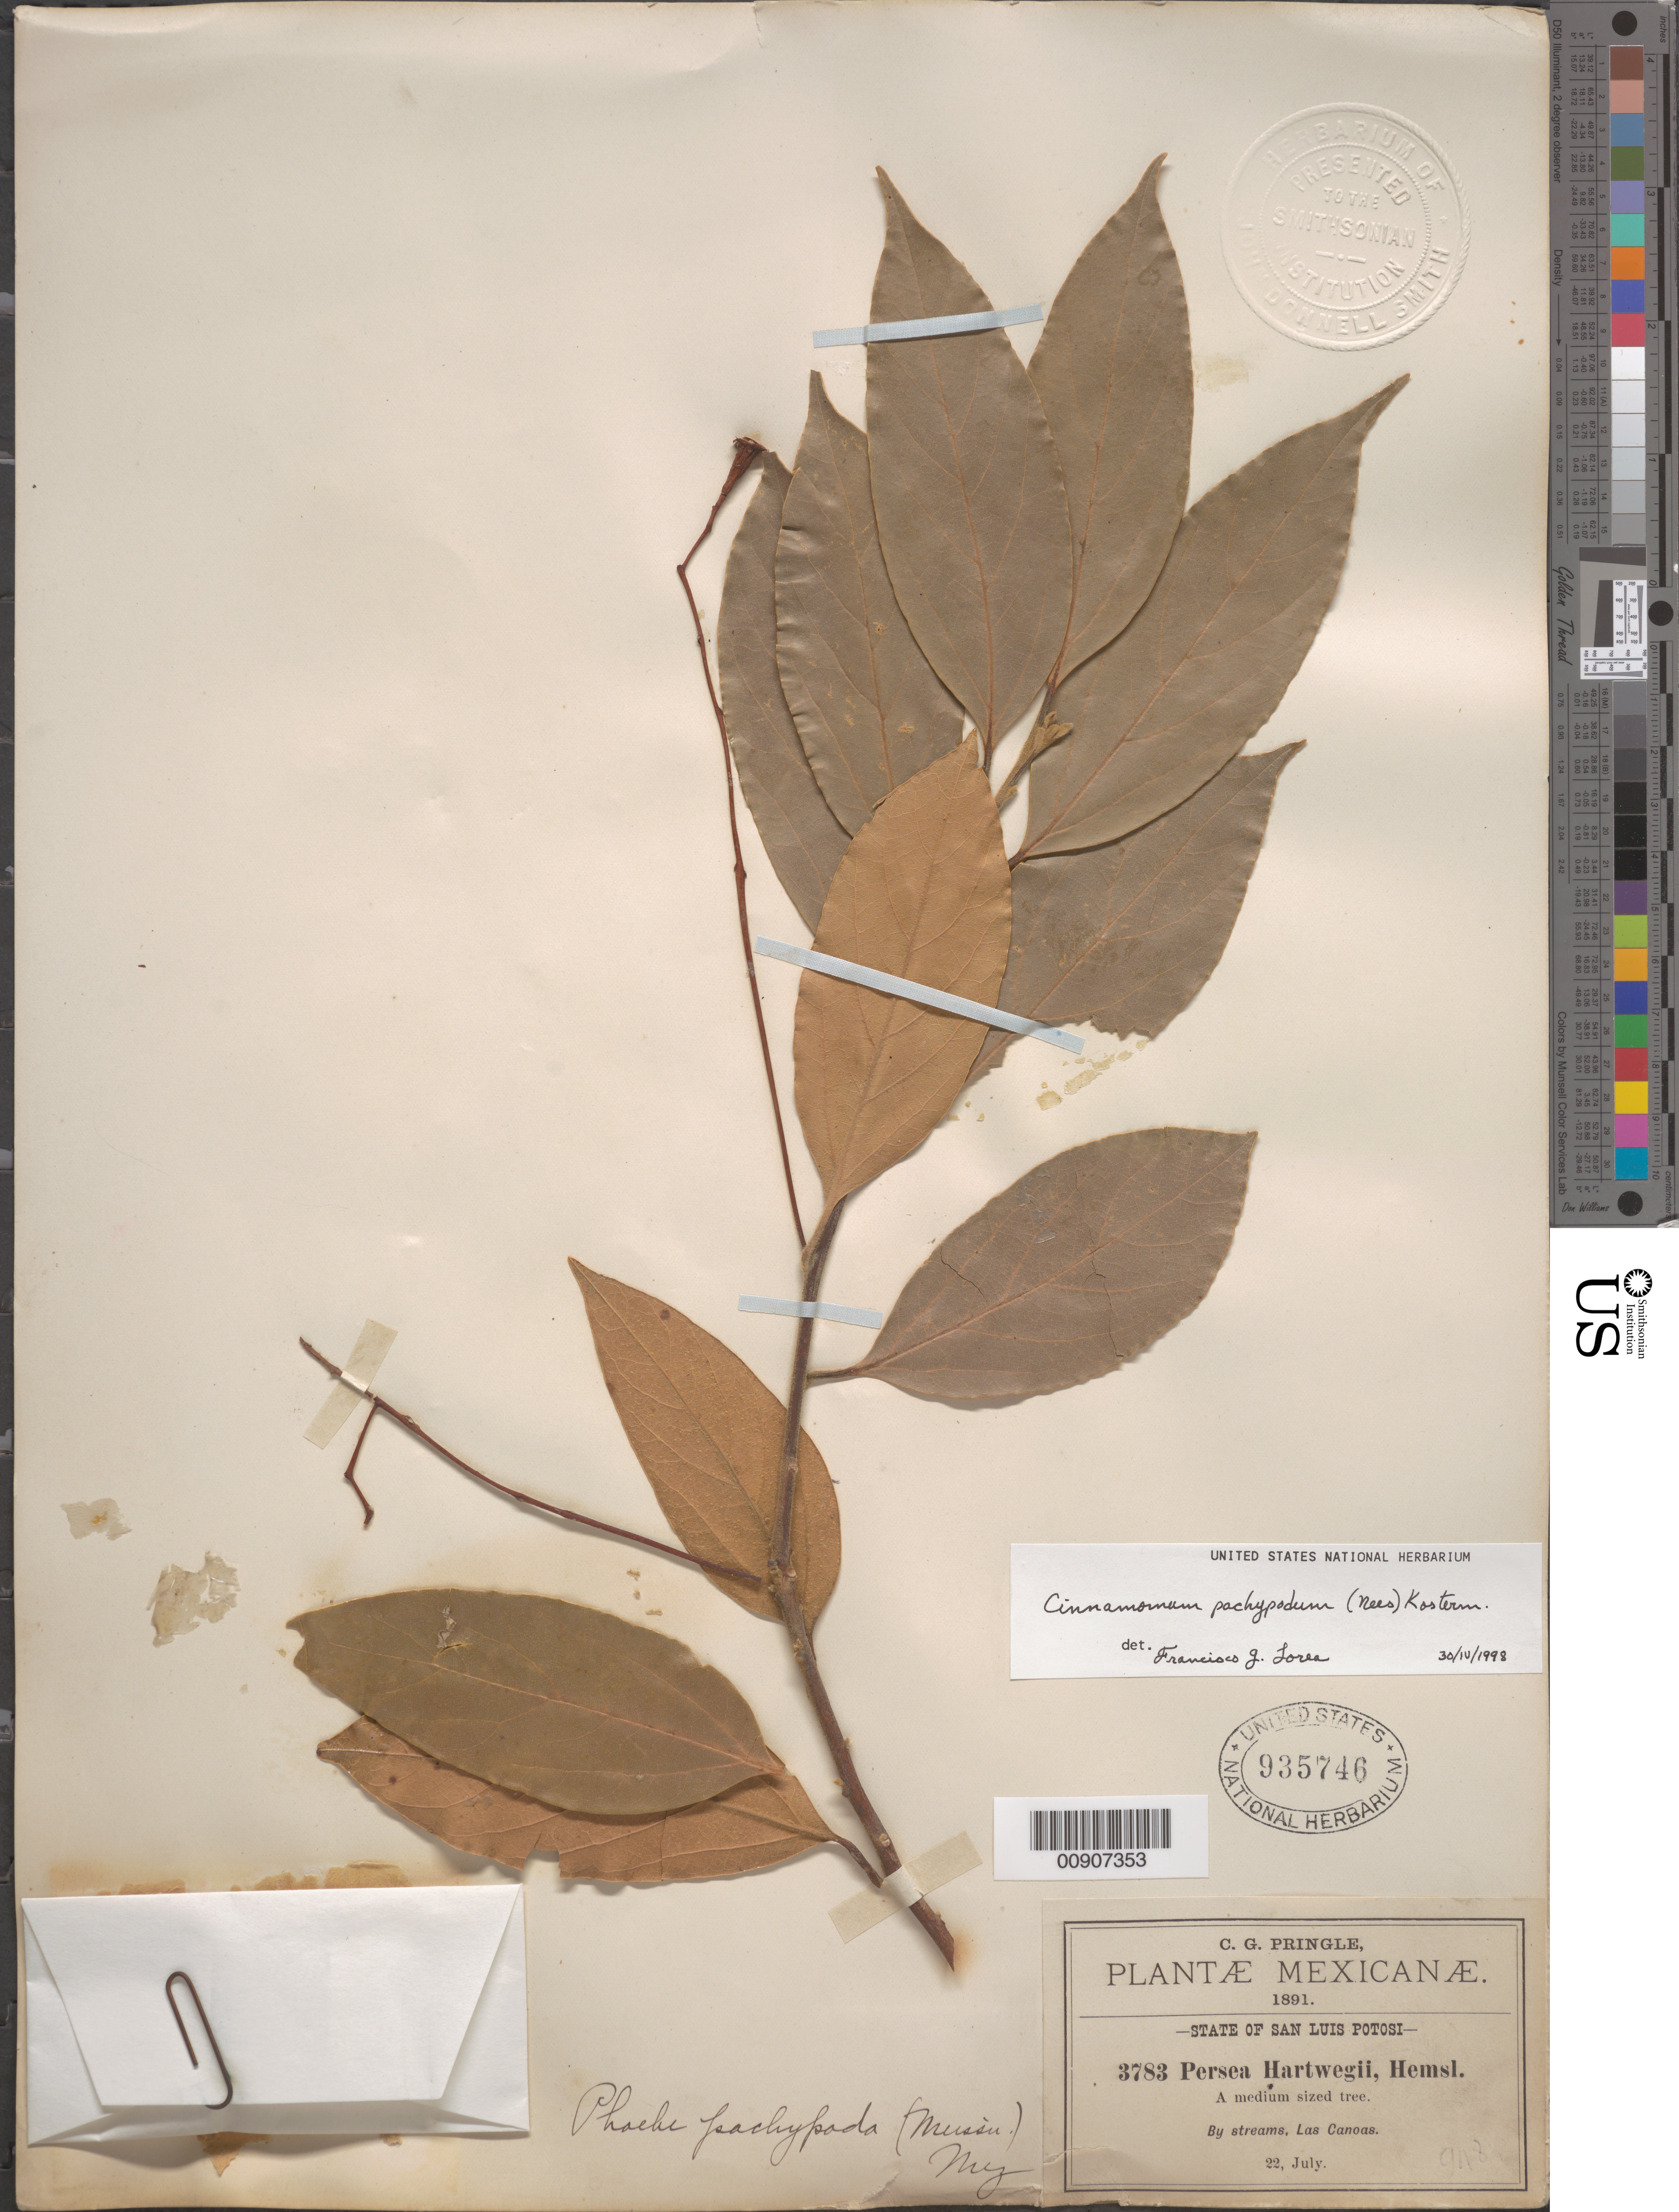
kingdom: Plantae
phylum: Tracheophyta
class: Magnoliopsida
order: Laurales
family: Lauraceae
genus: Cinnamomum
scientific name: Cinnamomum pachypodum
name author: (Nees) Kosterm.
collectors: C. G. Pringle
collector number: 3783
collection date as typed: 22 Jul 1891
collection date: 1891-07-22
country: Mexico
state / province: San Luis Potosí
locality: San Luis Potosí: Las Canoas.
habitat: By streams.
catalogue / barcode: US 935746